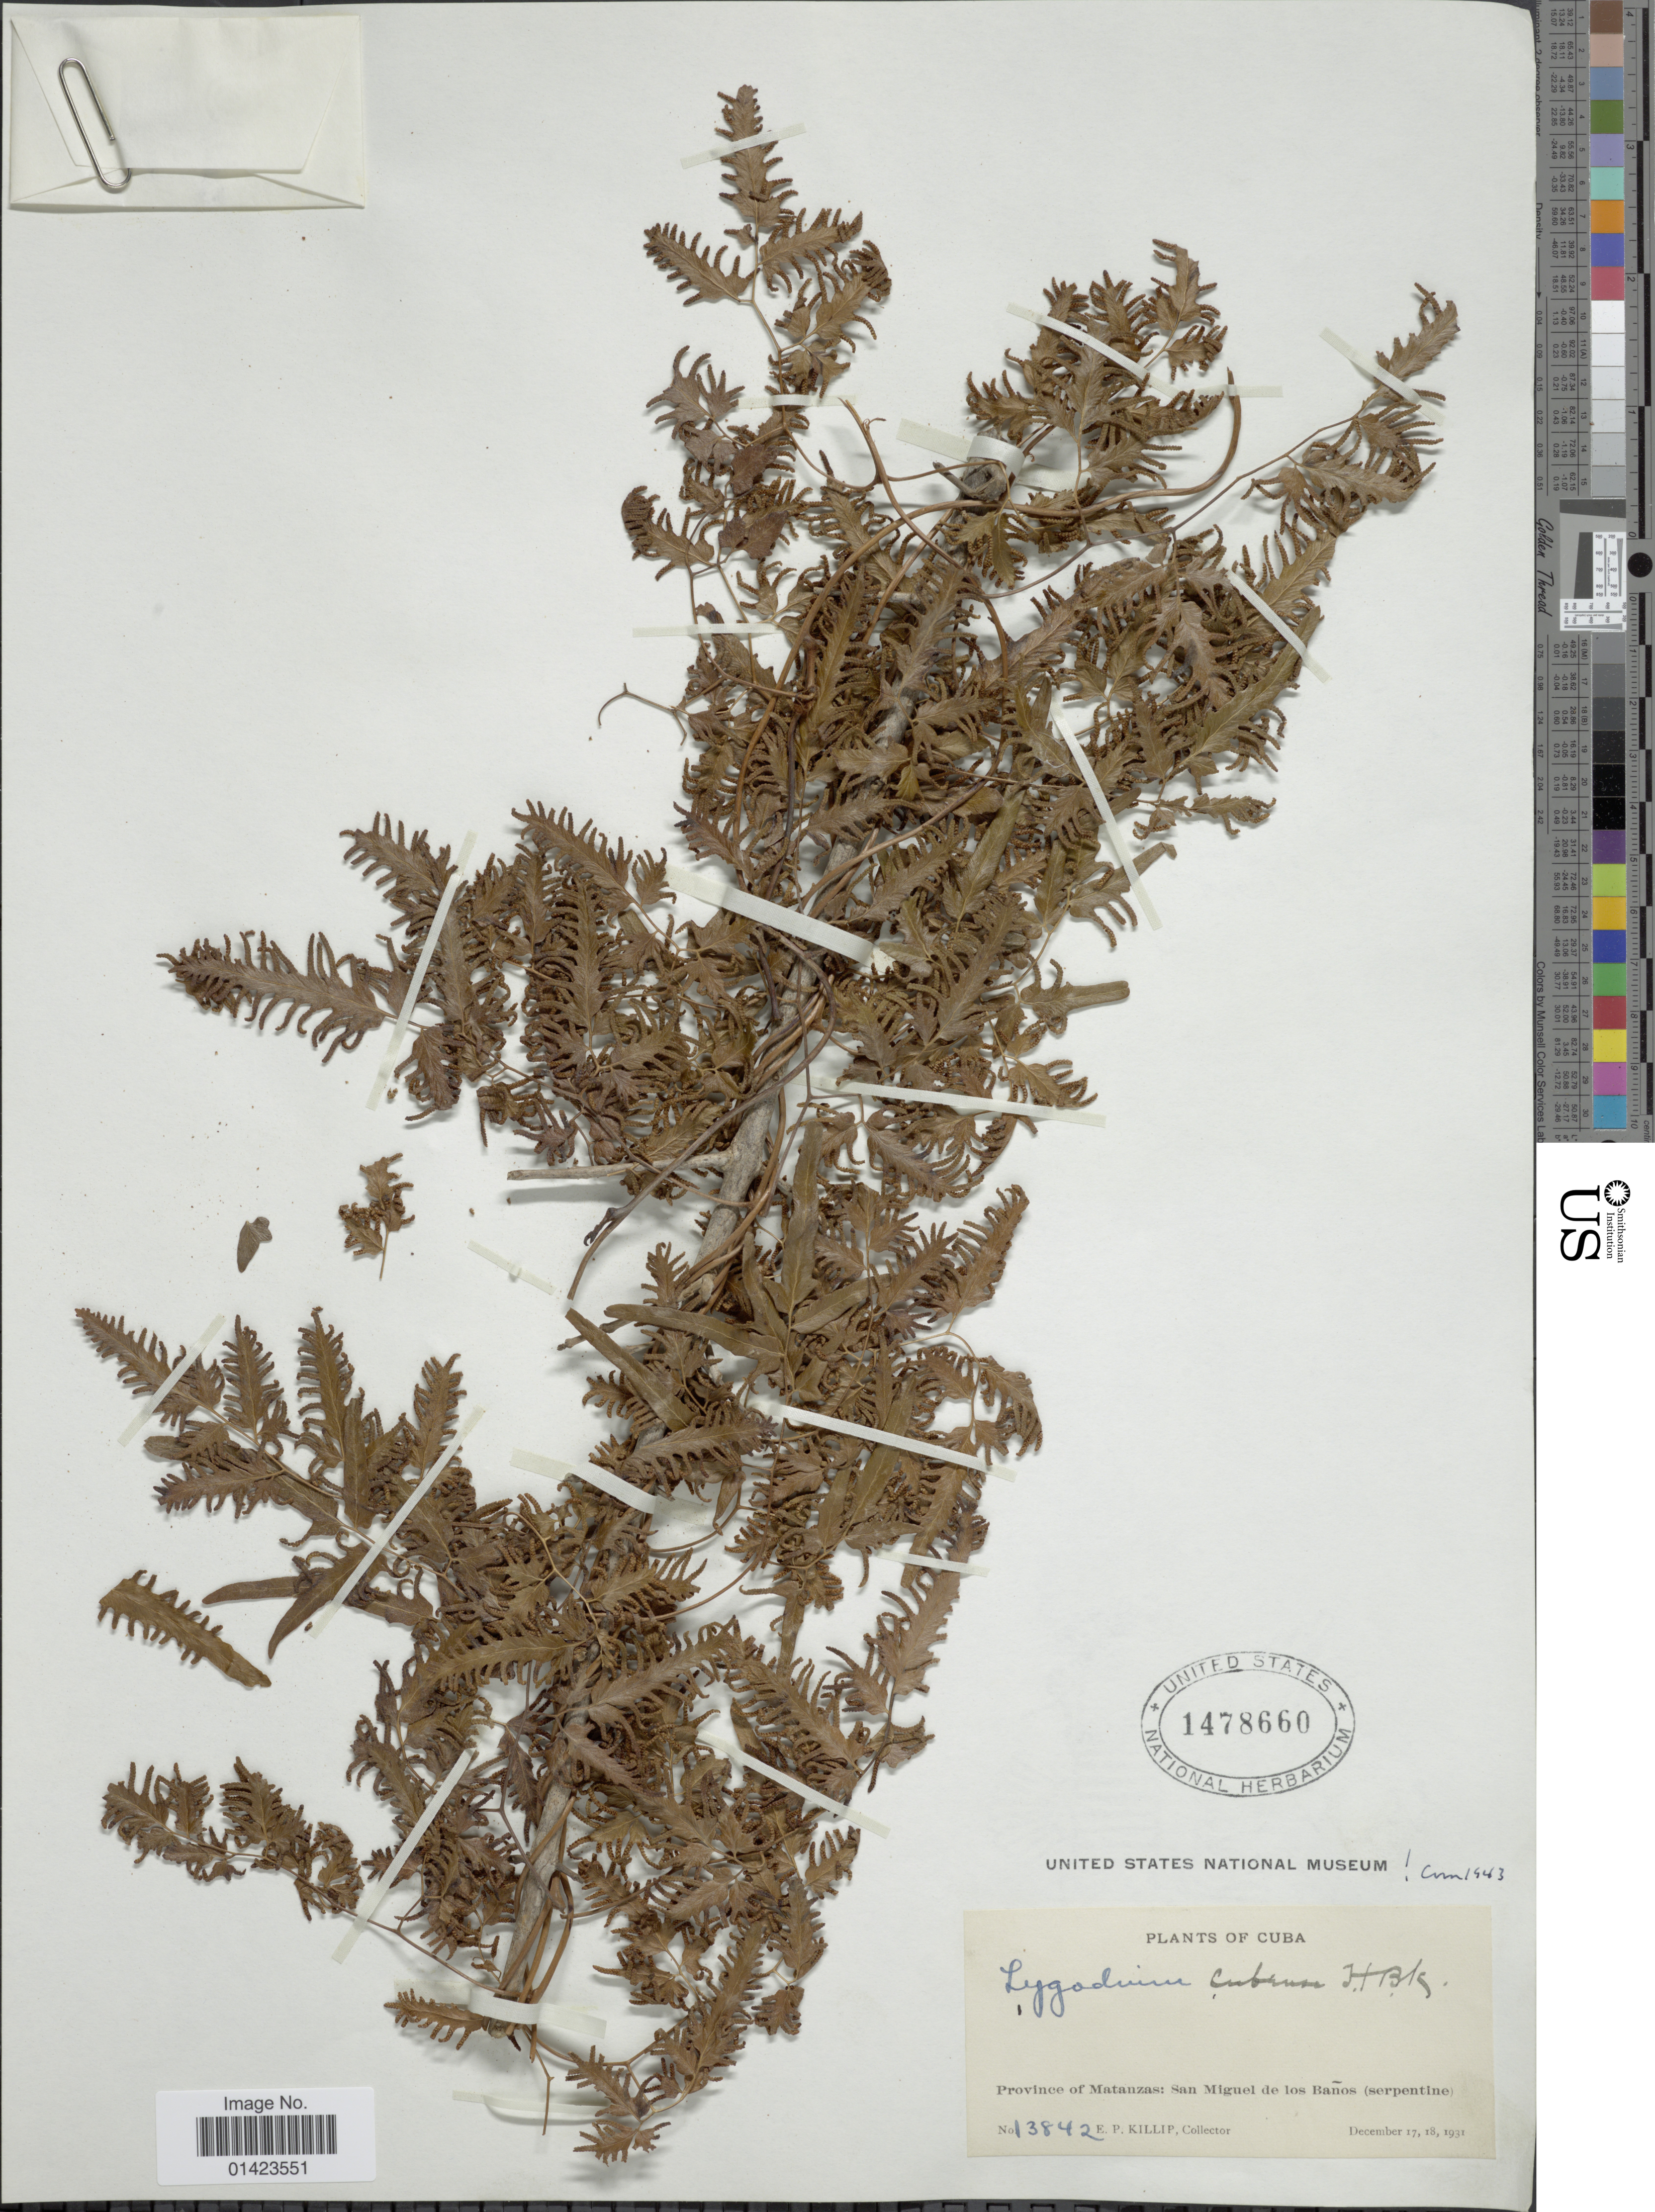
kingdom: Plantae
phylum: Tracheophyta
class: Polypodiopsida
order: Schizaeales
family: Lygodiaceae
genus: Lygodium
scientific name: Lygodium cubense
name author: Kunth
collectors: E. P. Killip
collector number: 13842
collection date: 1931-12-17/1931-12-18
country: Cuba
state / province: Matanzas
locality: Province of Matanzas: San Miguel de los Banos(serpentine)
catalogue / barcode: US 1478660